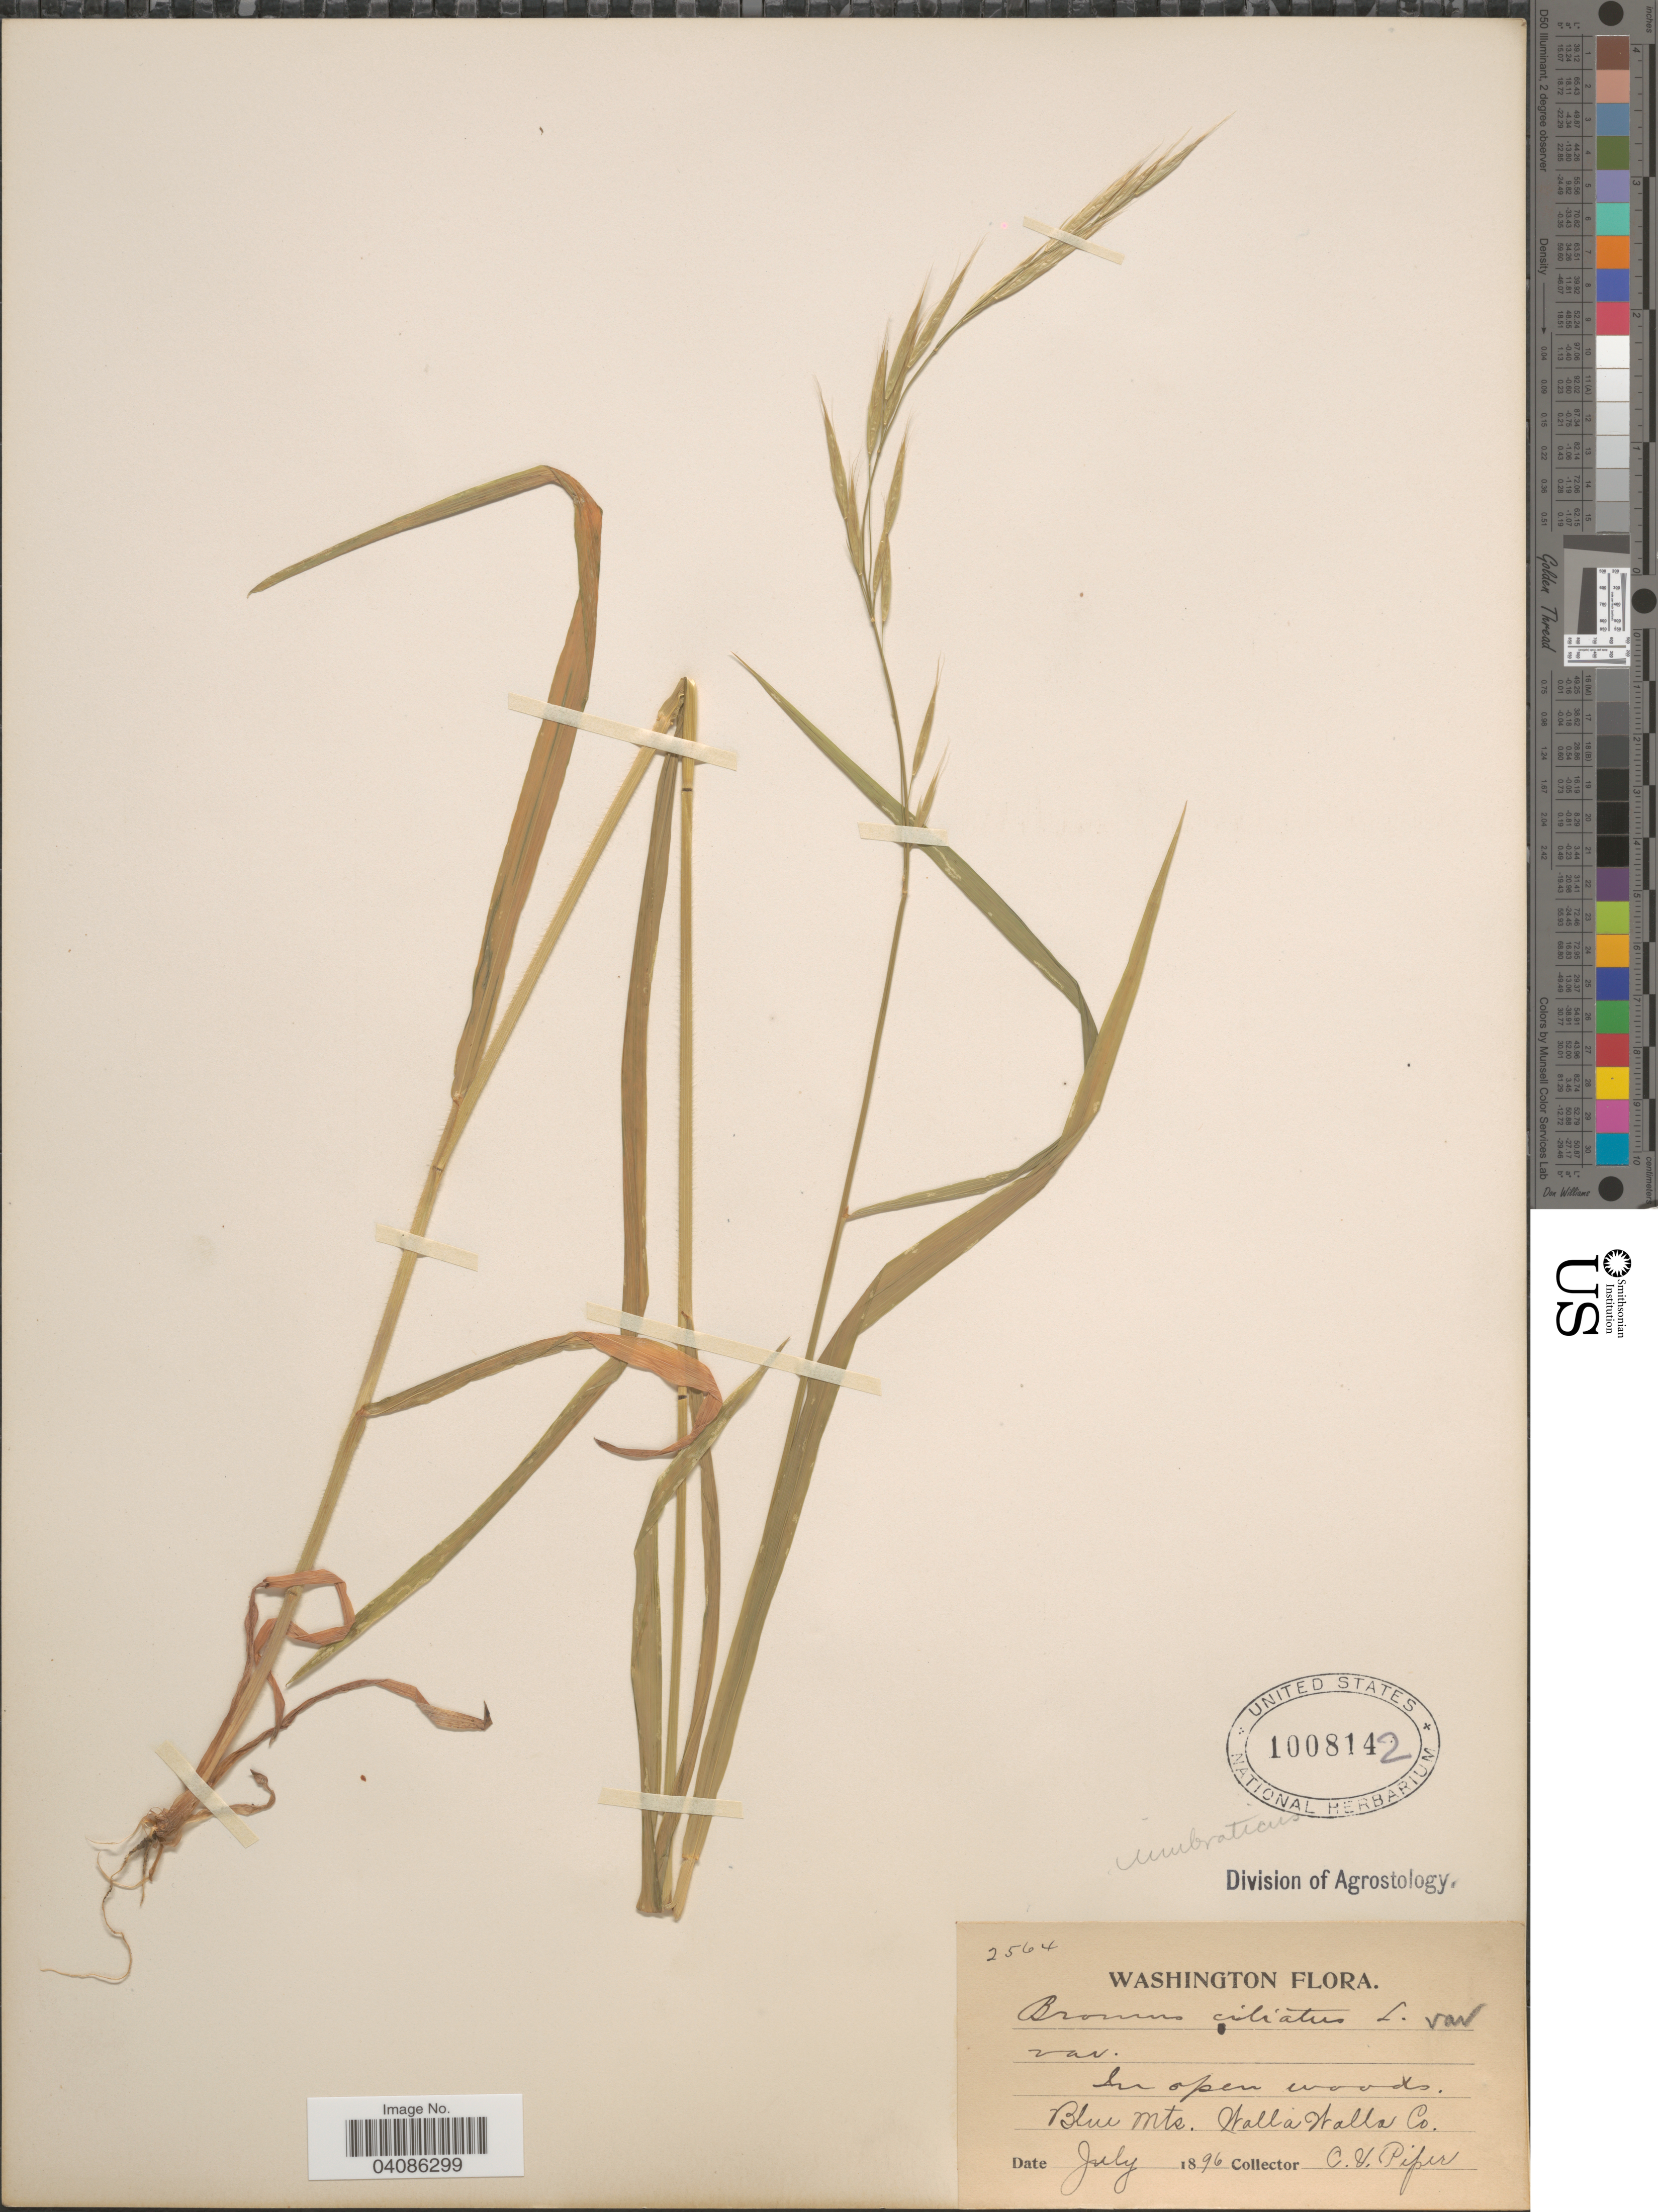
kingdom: Plantae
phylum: Tracheophyta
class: Liliopsida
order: Poales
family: Poaceae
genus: Bromus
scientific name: Bromus vulgaris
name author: (Hook.) Shear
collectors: C. V. Piper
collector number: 2564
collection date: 1896-07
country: United States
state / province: Washington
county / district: Walla Walla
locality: In open woods. Blue Mts. Walla Walla Co.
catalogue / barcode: US 1008142